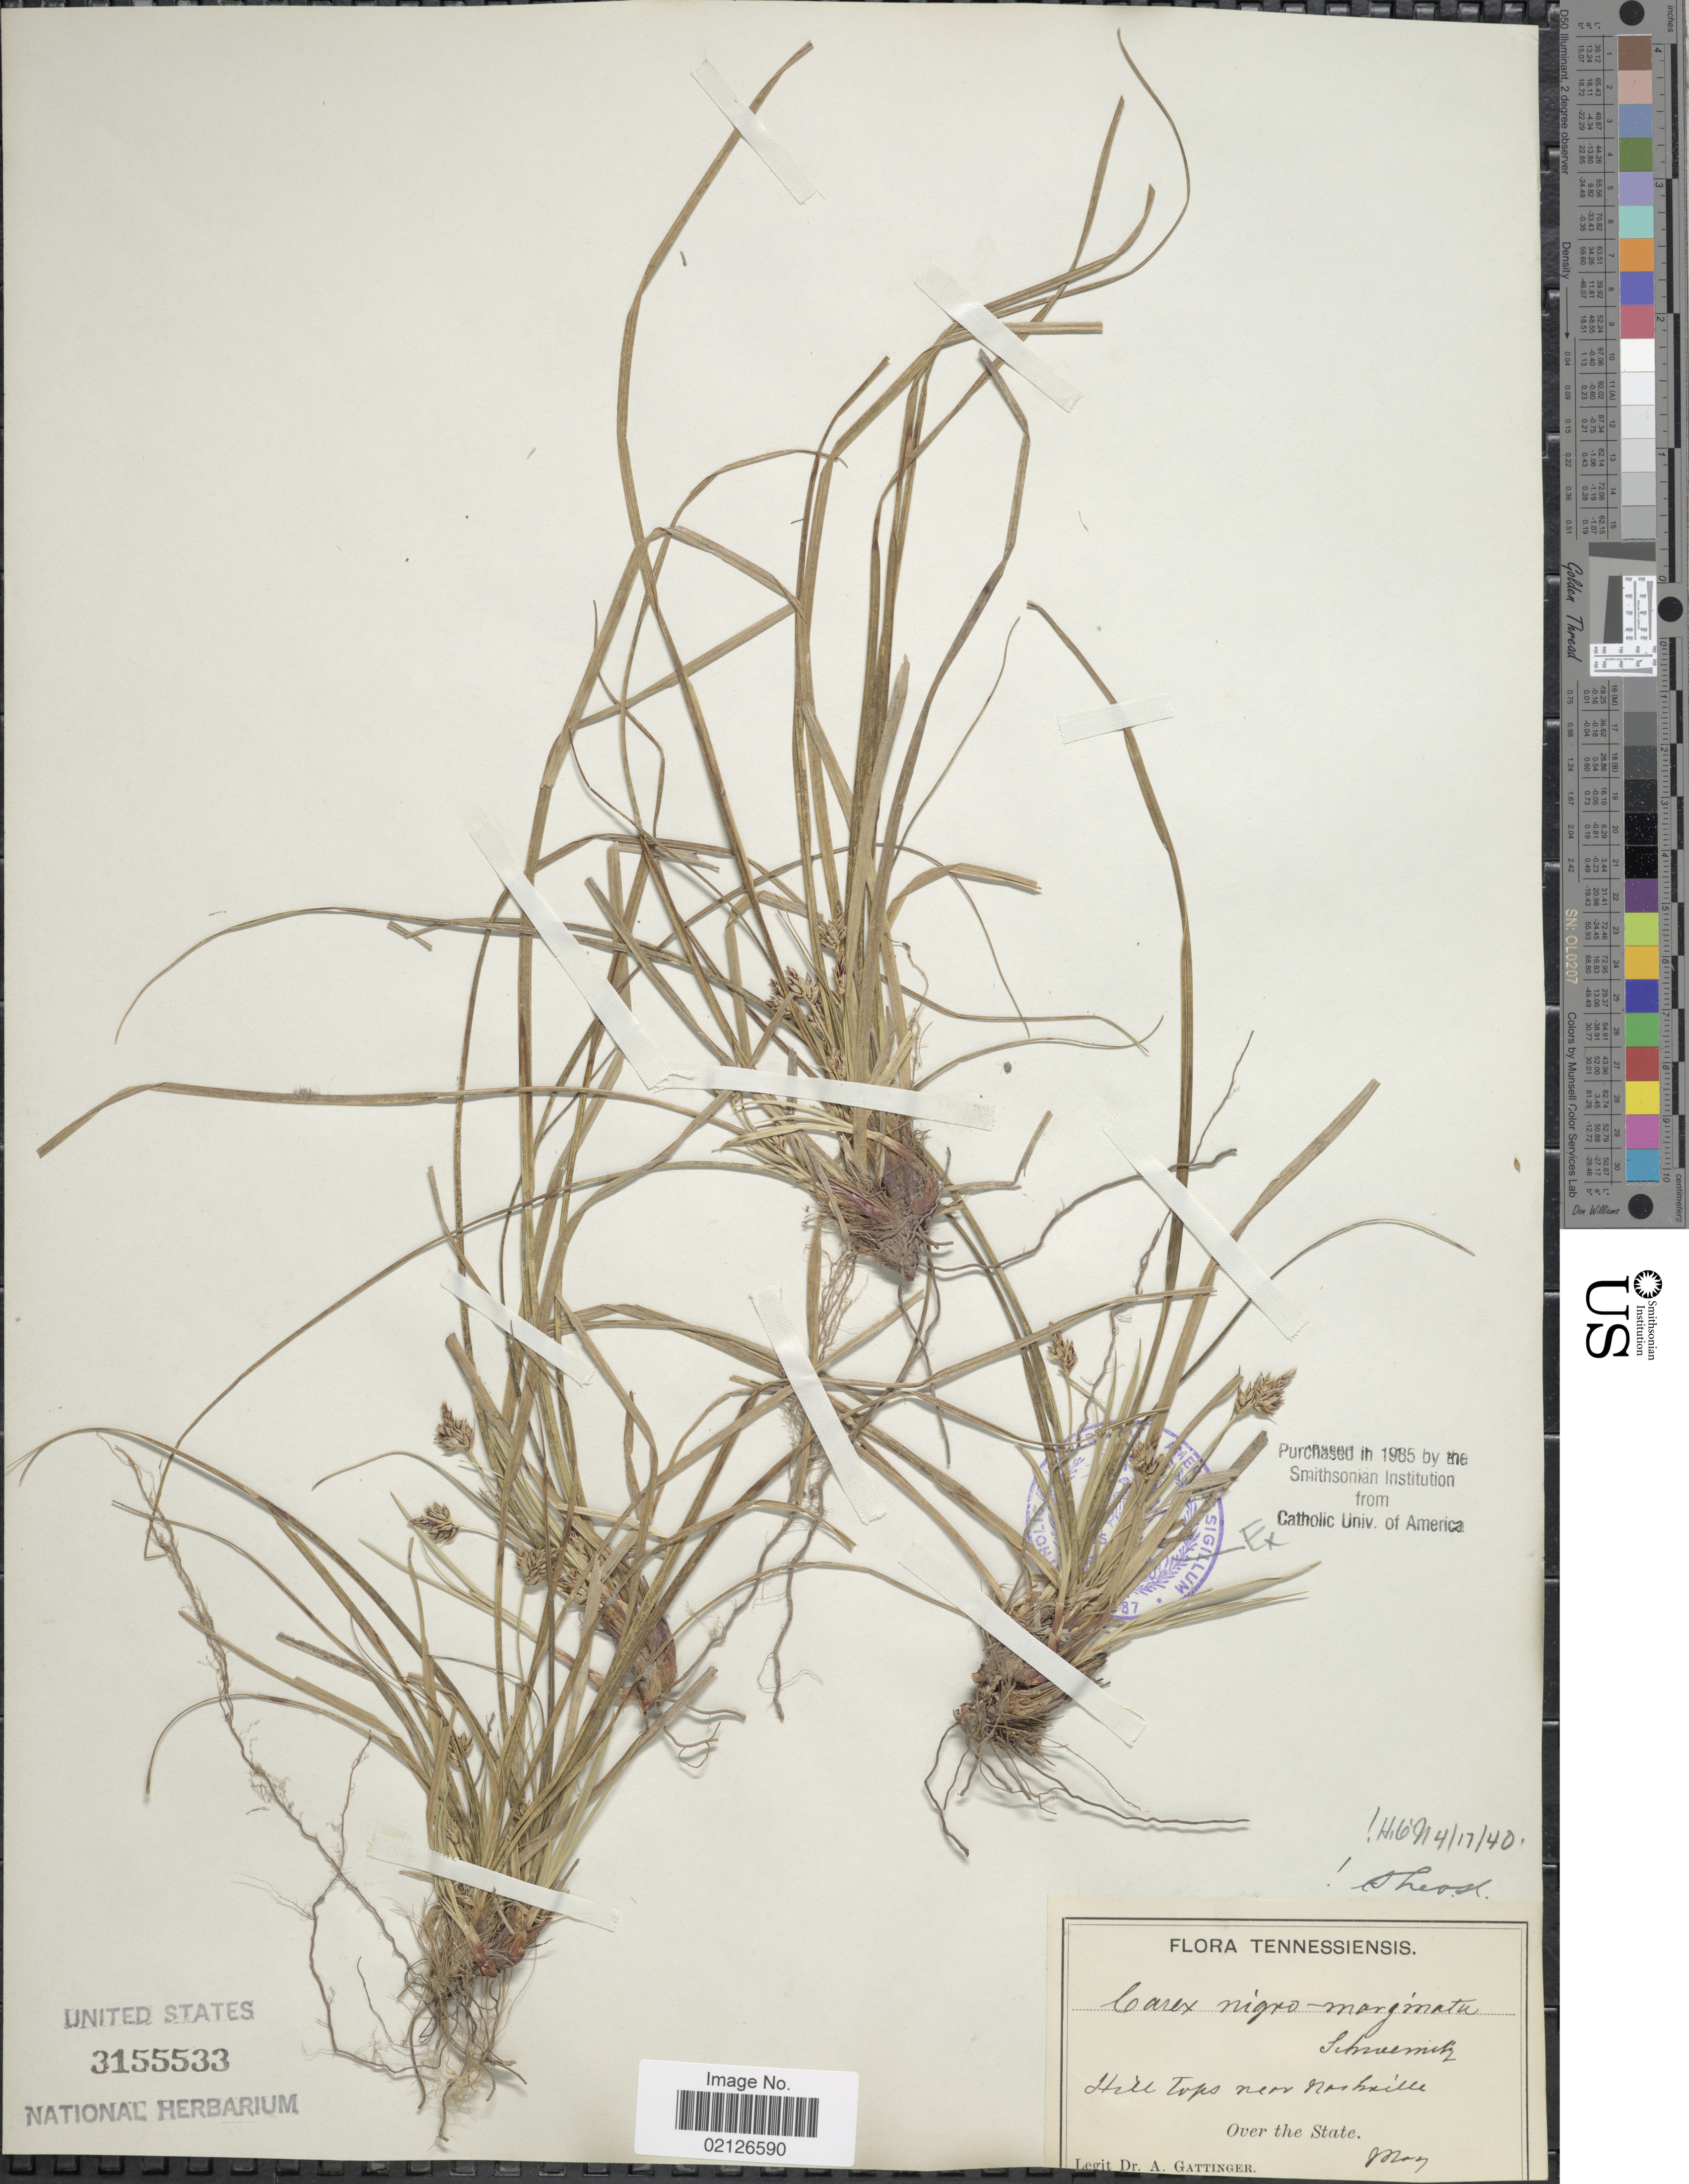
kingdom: Plantae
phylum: Tracheophyta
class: Liliopsida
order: Poales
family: Cyperaceae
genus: Carex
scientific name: Carex nigromarginata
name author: Schwein.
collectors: A. Gattinger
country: United States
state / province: Tennessee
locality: Hill tops near Nasville, over the State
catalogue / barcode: US 3155533